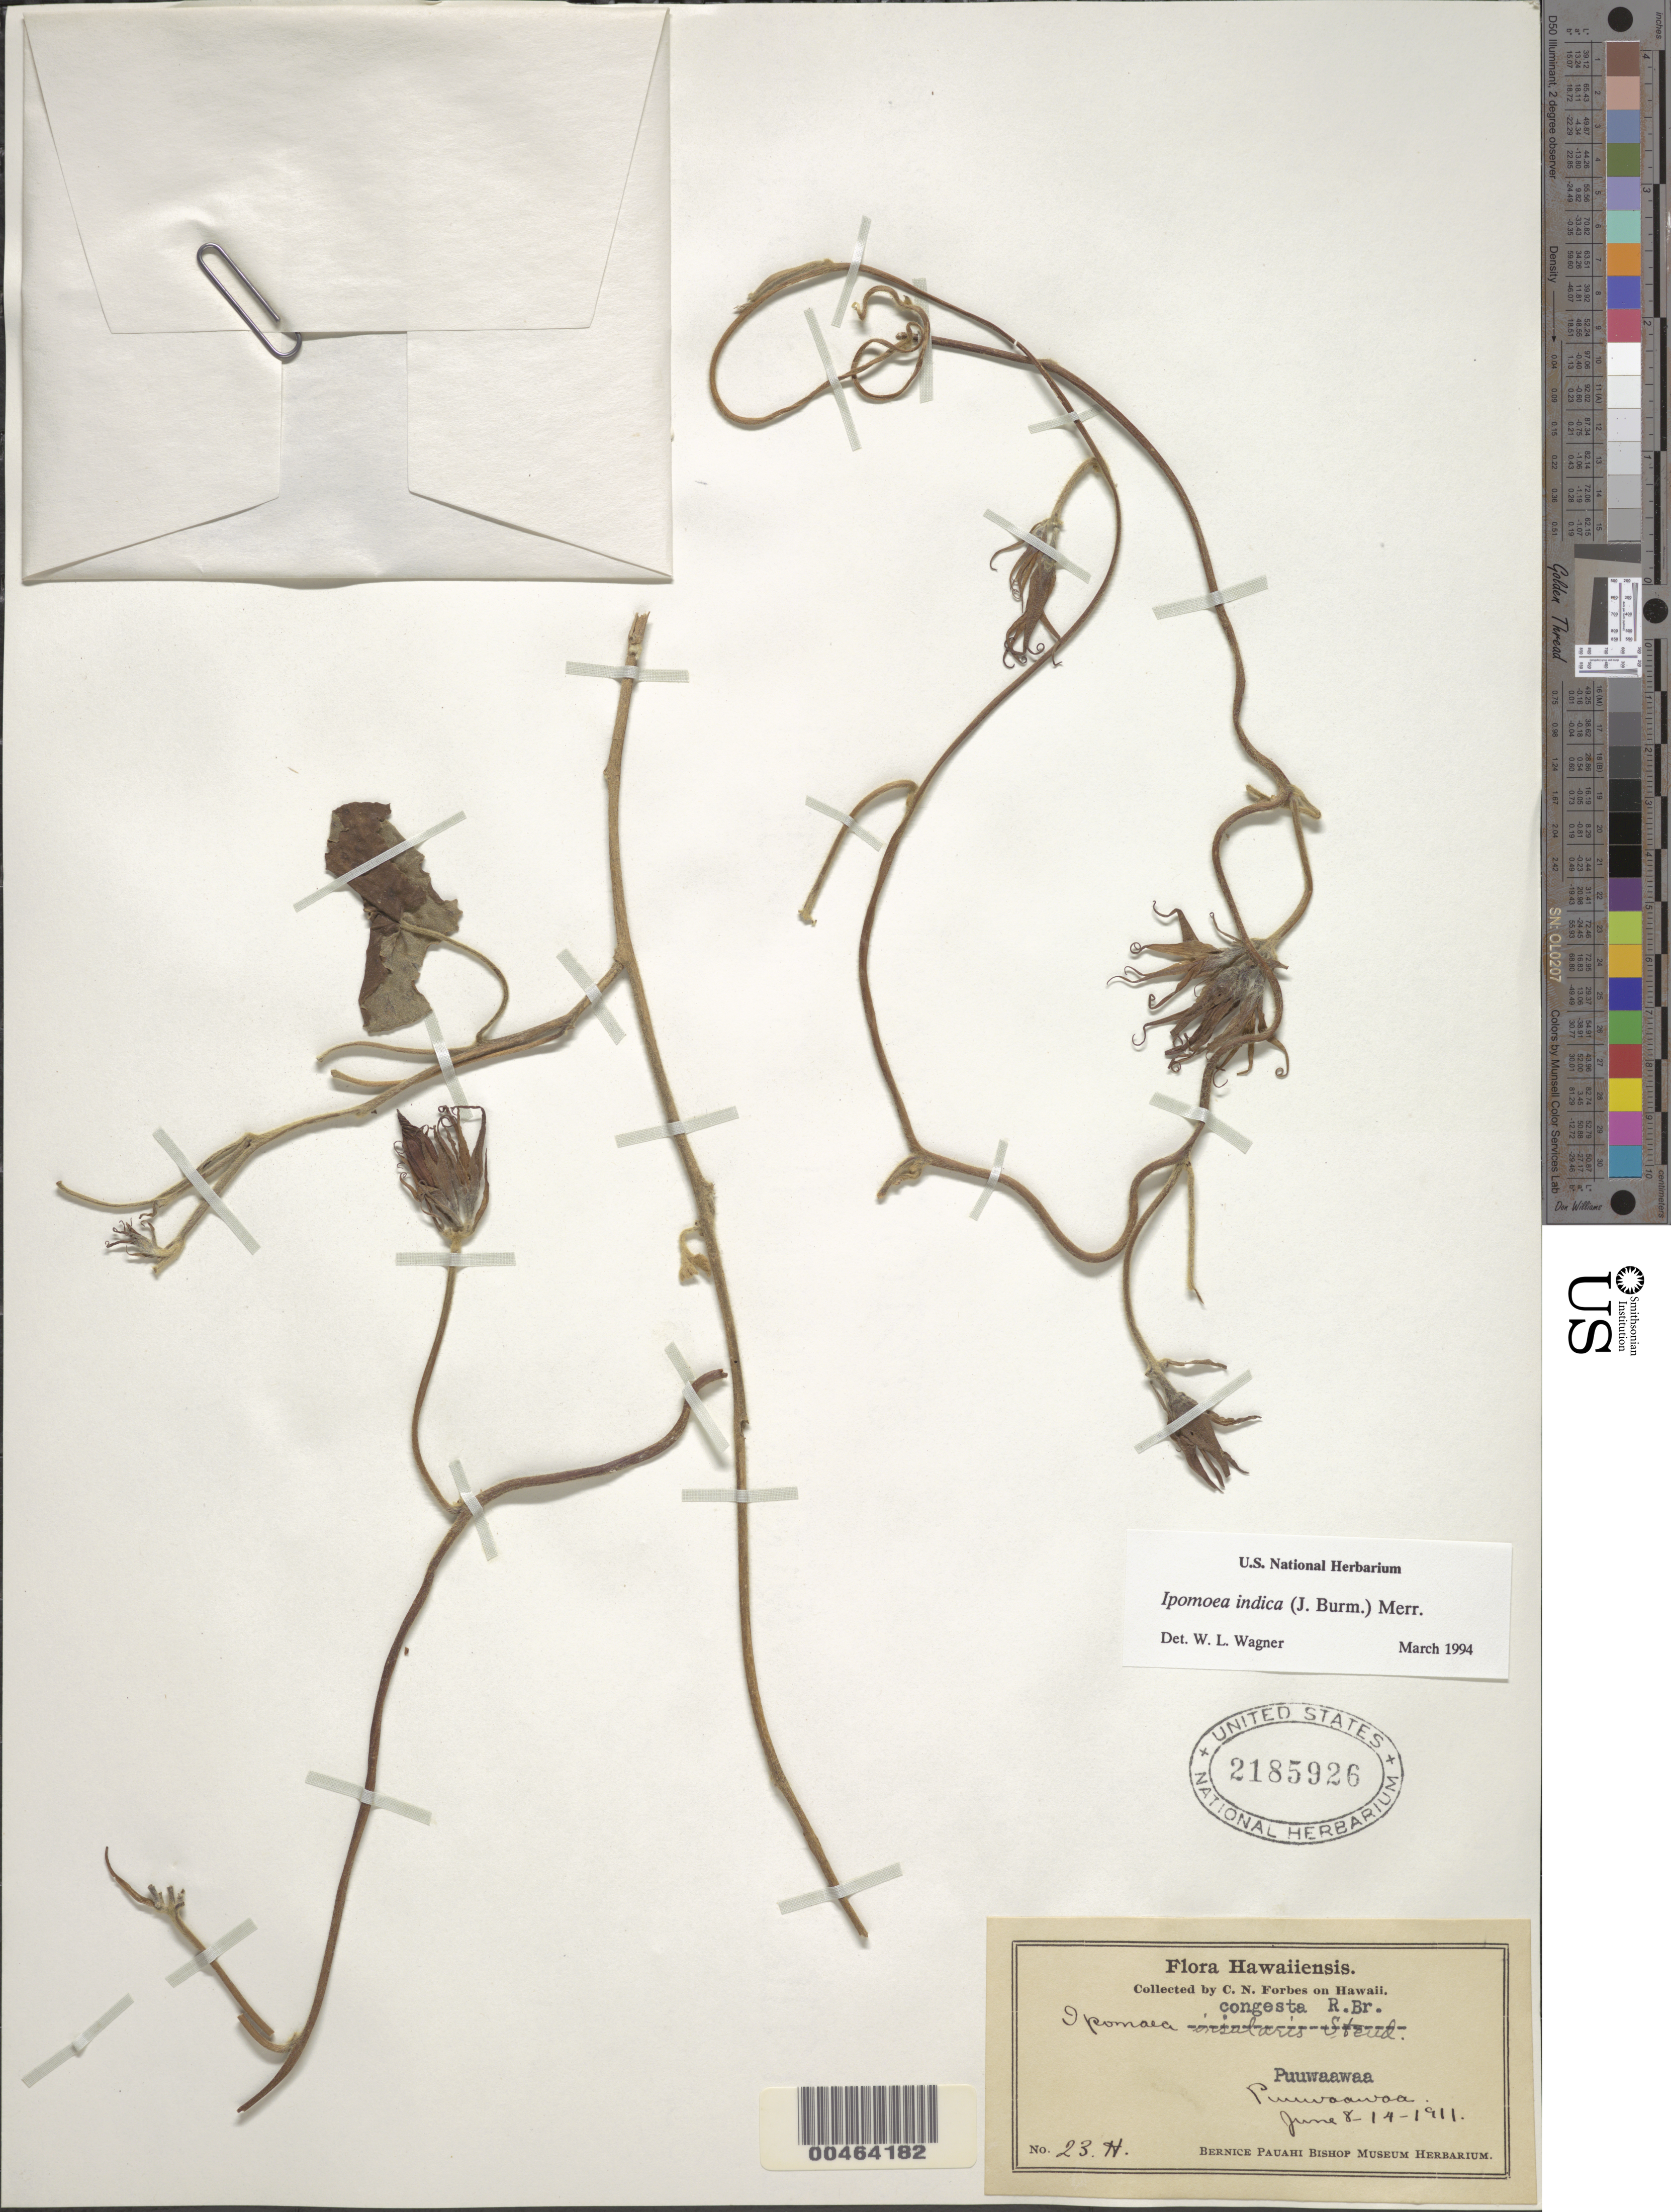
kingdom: Plantae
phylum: Tracheophyta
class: Magnoliopsida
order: Solanales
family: Convolvulaceae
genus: Ipomoea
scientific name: Ipomoea indica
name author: (Burm.) Merr.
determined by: Wagner, W. L., (BOT), Smithsonian Institution - National Museum of Natural History (UNITED STATES)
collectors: C. N. Forbes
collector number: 23.H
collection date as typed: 8 Jun 1911 to 14 Jun 1911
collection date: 1911-06-08/1911-06-14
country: United States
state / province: Hawaii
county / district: Hawaii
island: Hawaii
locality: Puuwaawaa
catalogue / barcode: US 2185926